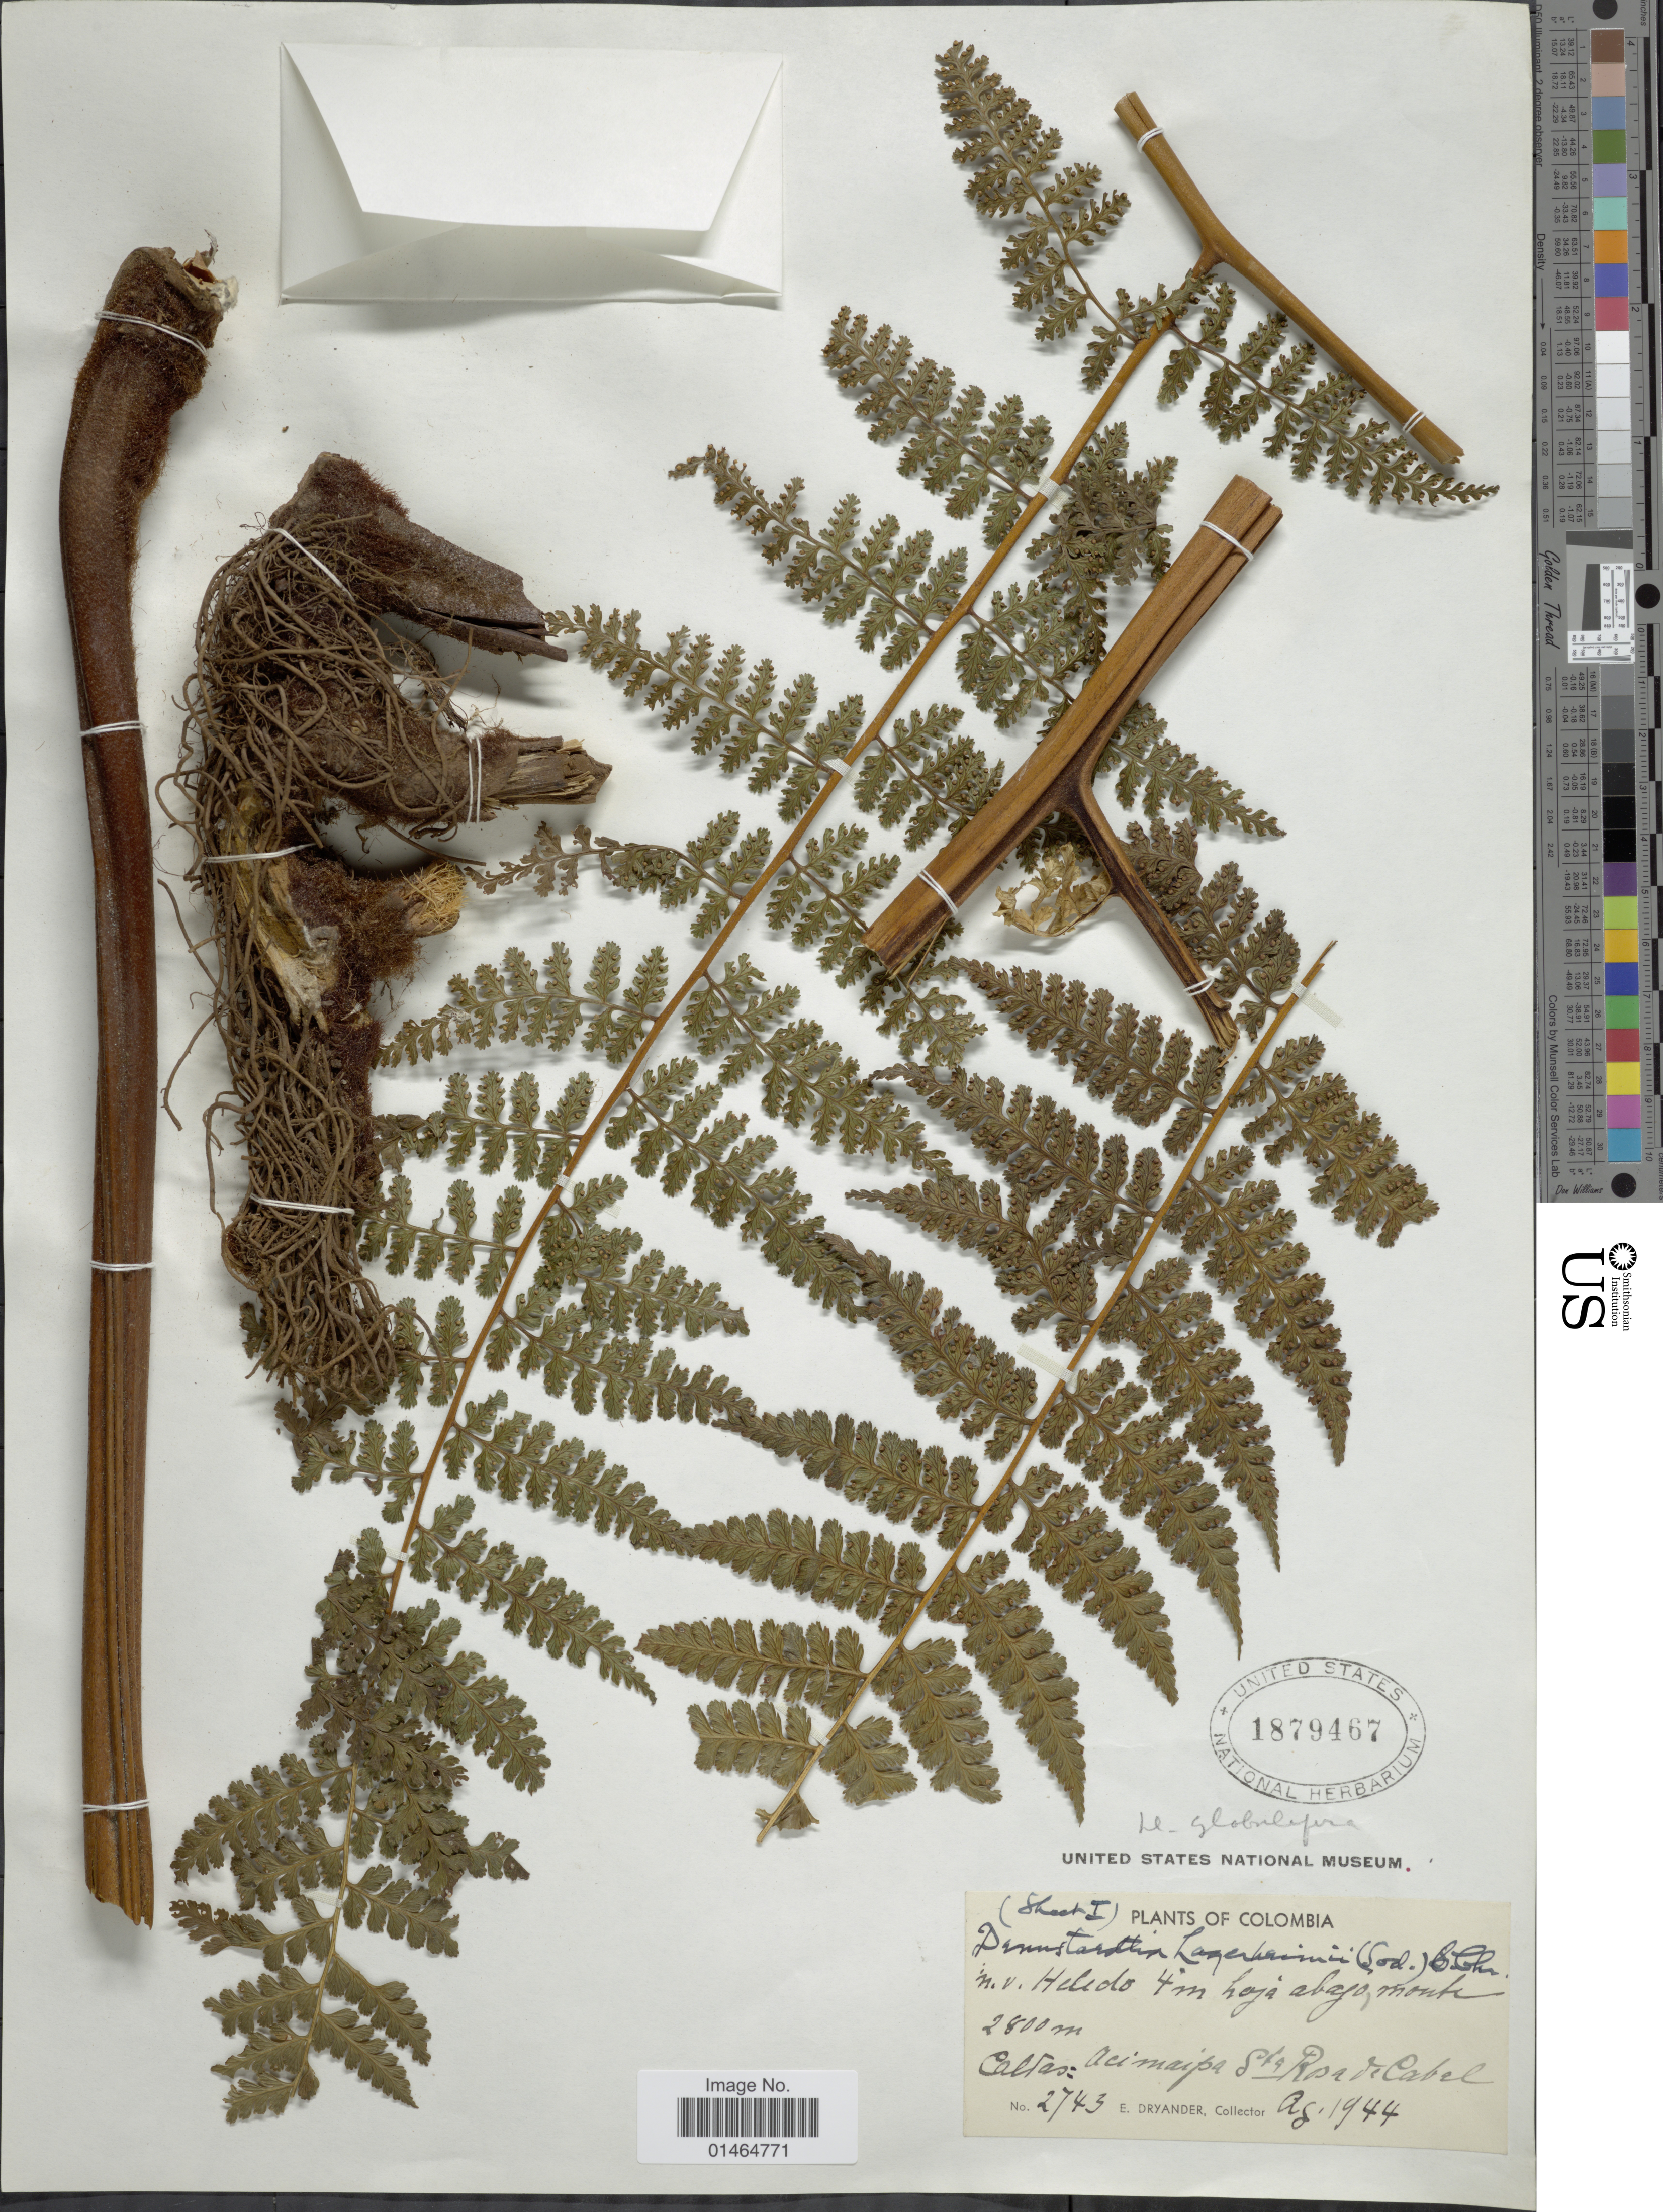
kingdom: Plantae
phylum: Tracheophyta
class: Polypodiopsida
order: Polypodiales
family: Dennstaedtiaceae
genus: Dennstaedtia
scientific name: Dennstaedtia globulifera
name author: (Poir.) Hieron.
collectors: E. Dryander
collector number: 2743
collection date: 1944-08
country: Colombia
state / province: Caldas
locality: Acimaipa Sta Rosa de Cabral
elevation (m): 2800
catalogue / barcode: US 1879467